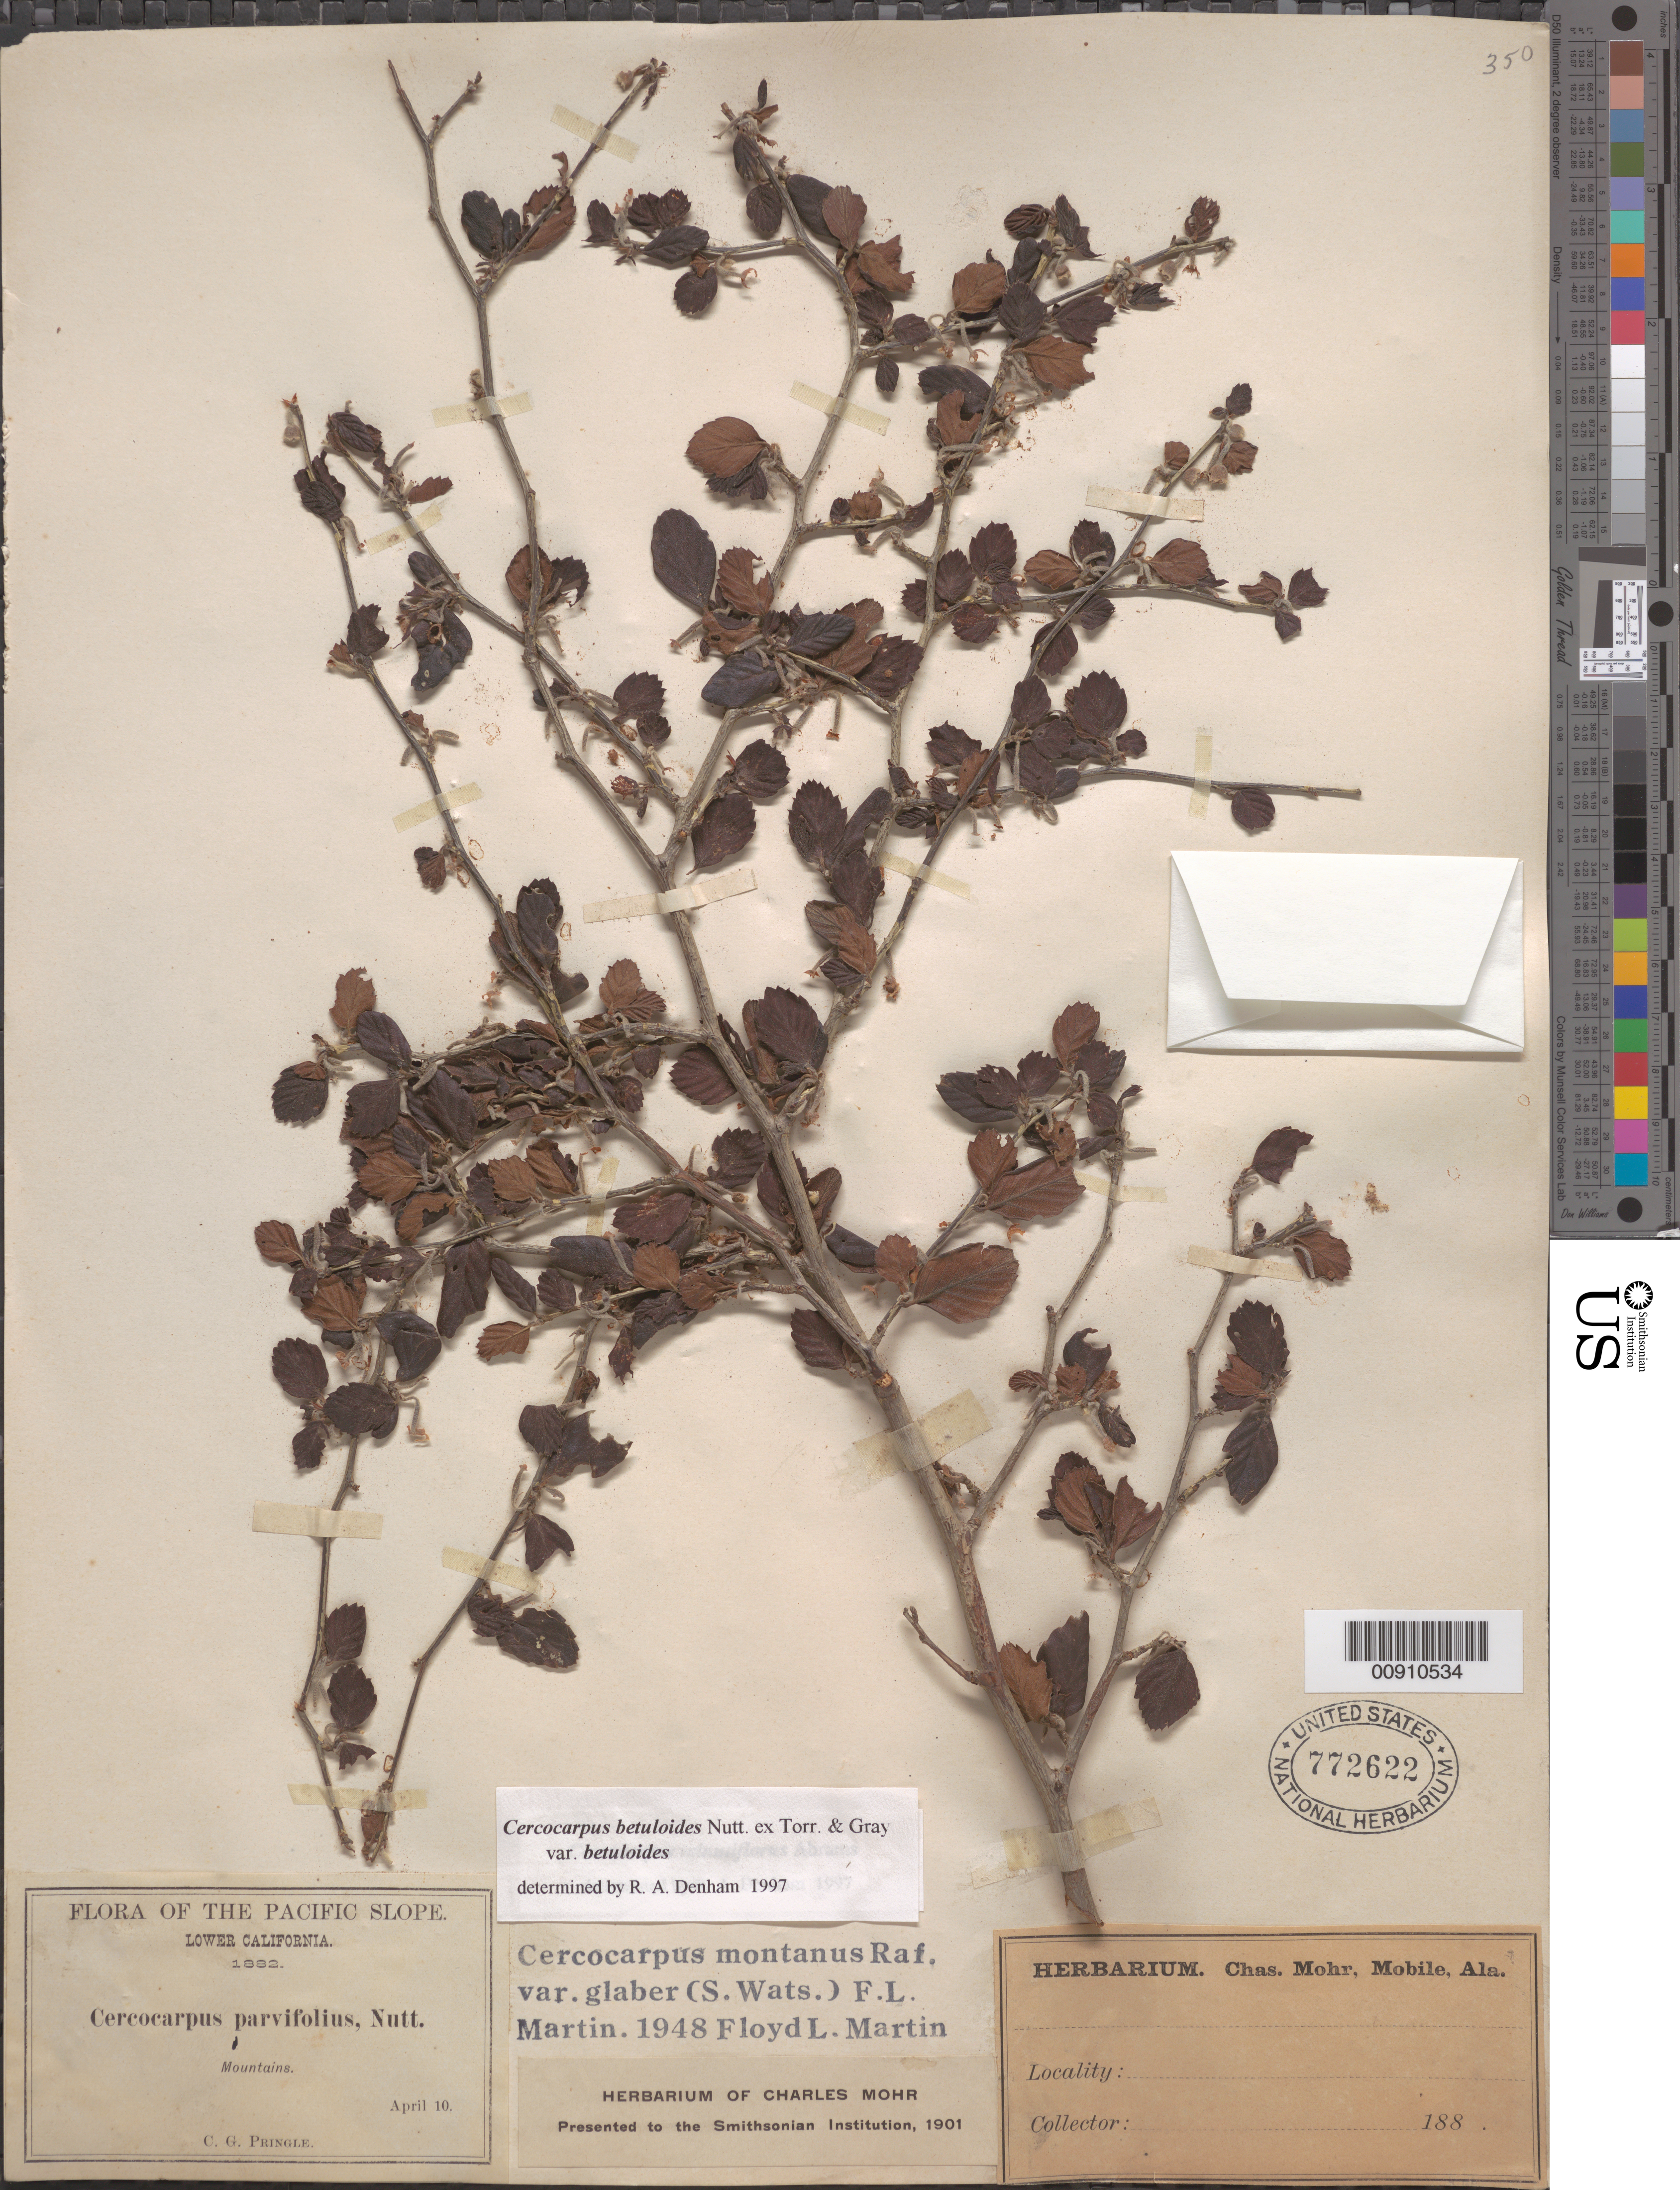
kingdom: Plantae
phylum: Tracheophyta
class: Magnoliopsida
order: Rosales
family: Rosaceae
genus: Cercocarpus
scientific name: Cercocarpus betuloides var. betuloides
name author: Nutt.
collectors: C. G. Pringle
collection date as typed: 10 Apr 1882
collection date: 1882-04-10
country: Mexico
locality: Lower California. Pacific Slope.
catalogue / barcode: US 772622